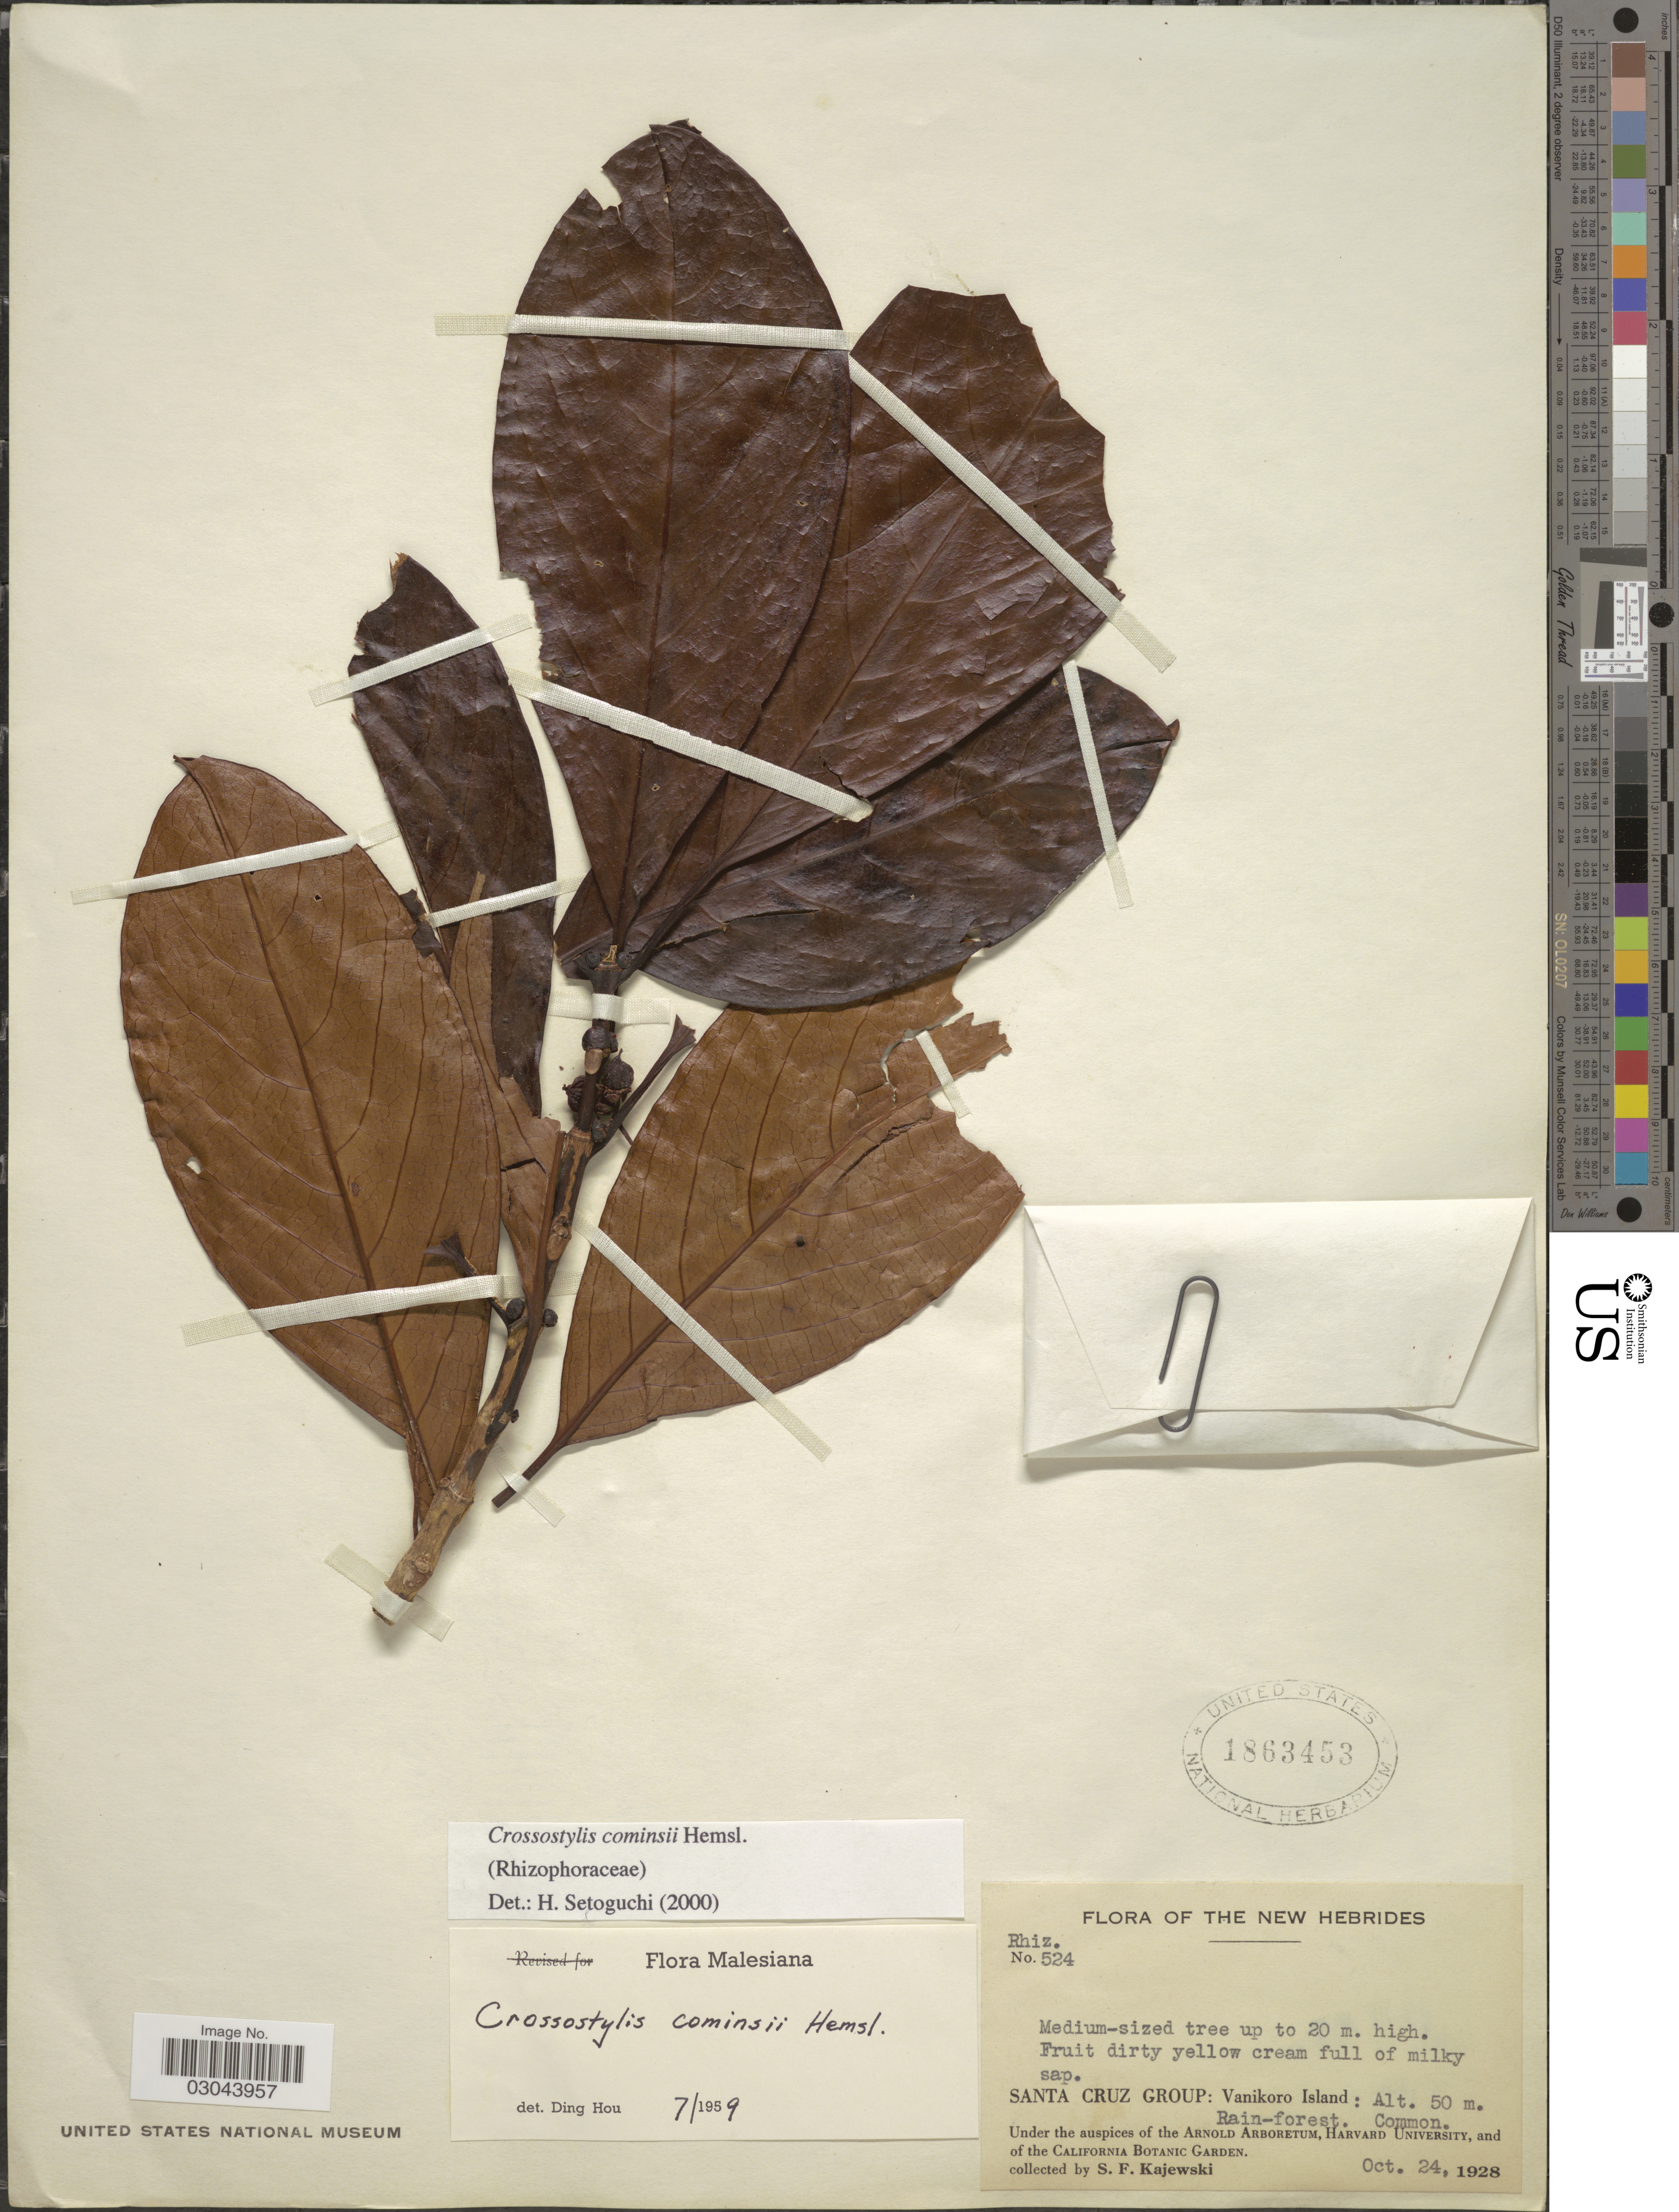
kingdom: Plantae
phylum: Tracheophyta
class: Magnoliopsida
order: Malpighiales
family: Rhizophoraceae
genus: Crossostylis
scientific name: Crossostylis cominsii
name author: Hemsl.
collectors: S. Kajewski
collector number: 524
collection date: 1928-10-24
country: Solomon Islands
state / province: Santa Cruz Is.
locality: The New Hebrides. Santa Cruz Group: Vanikoro Island.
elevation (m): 50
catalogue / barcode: US 1863453